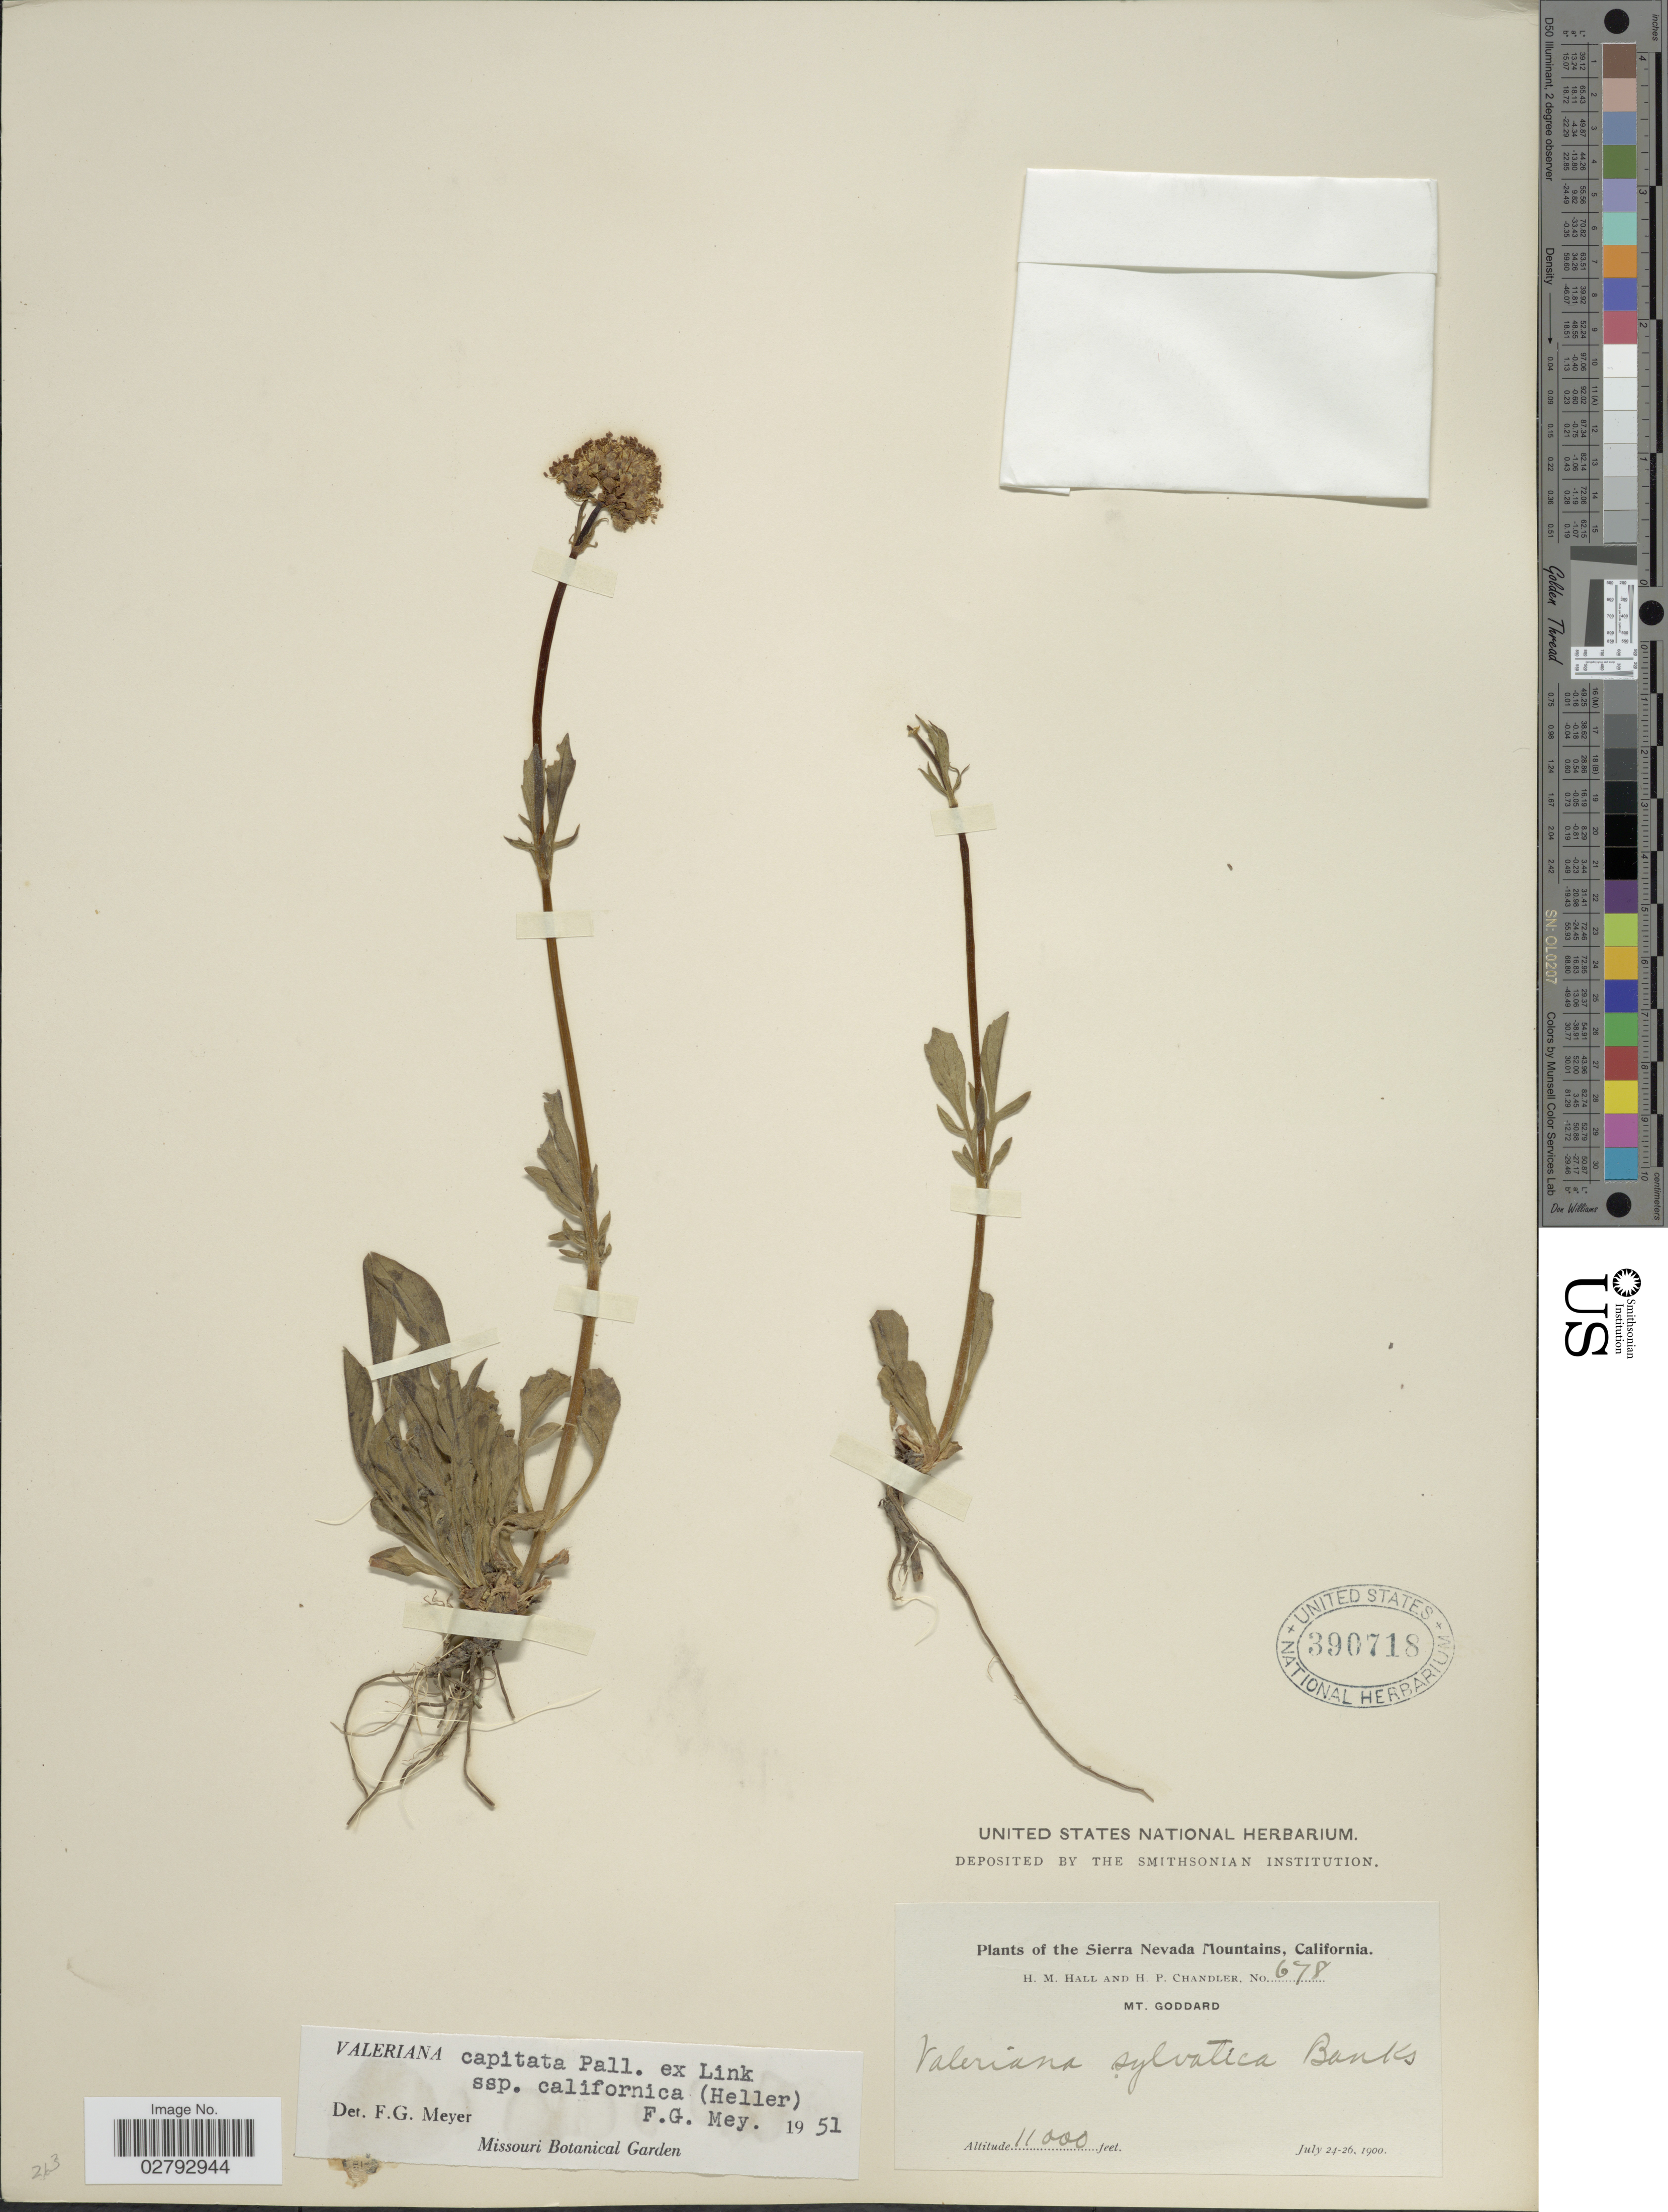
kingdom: Plantae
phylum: Tracheophyta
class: Magnoliopsida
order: Dipsacales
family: Caprifoliaceae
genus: Valeriana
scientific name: Valeriana capitata subsp. californica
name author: (A. Heller) F.G. Mey.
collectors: H. M. Hall & H. Chandler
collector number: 678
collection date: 1900-07-24/1900-07-26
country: United States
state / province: California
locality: Sierra Nevada Mountains. Mt. Goddard.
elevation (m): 3353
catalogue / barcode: US 390718